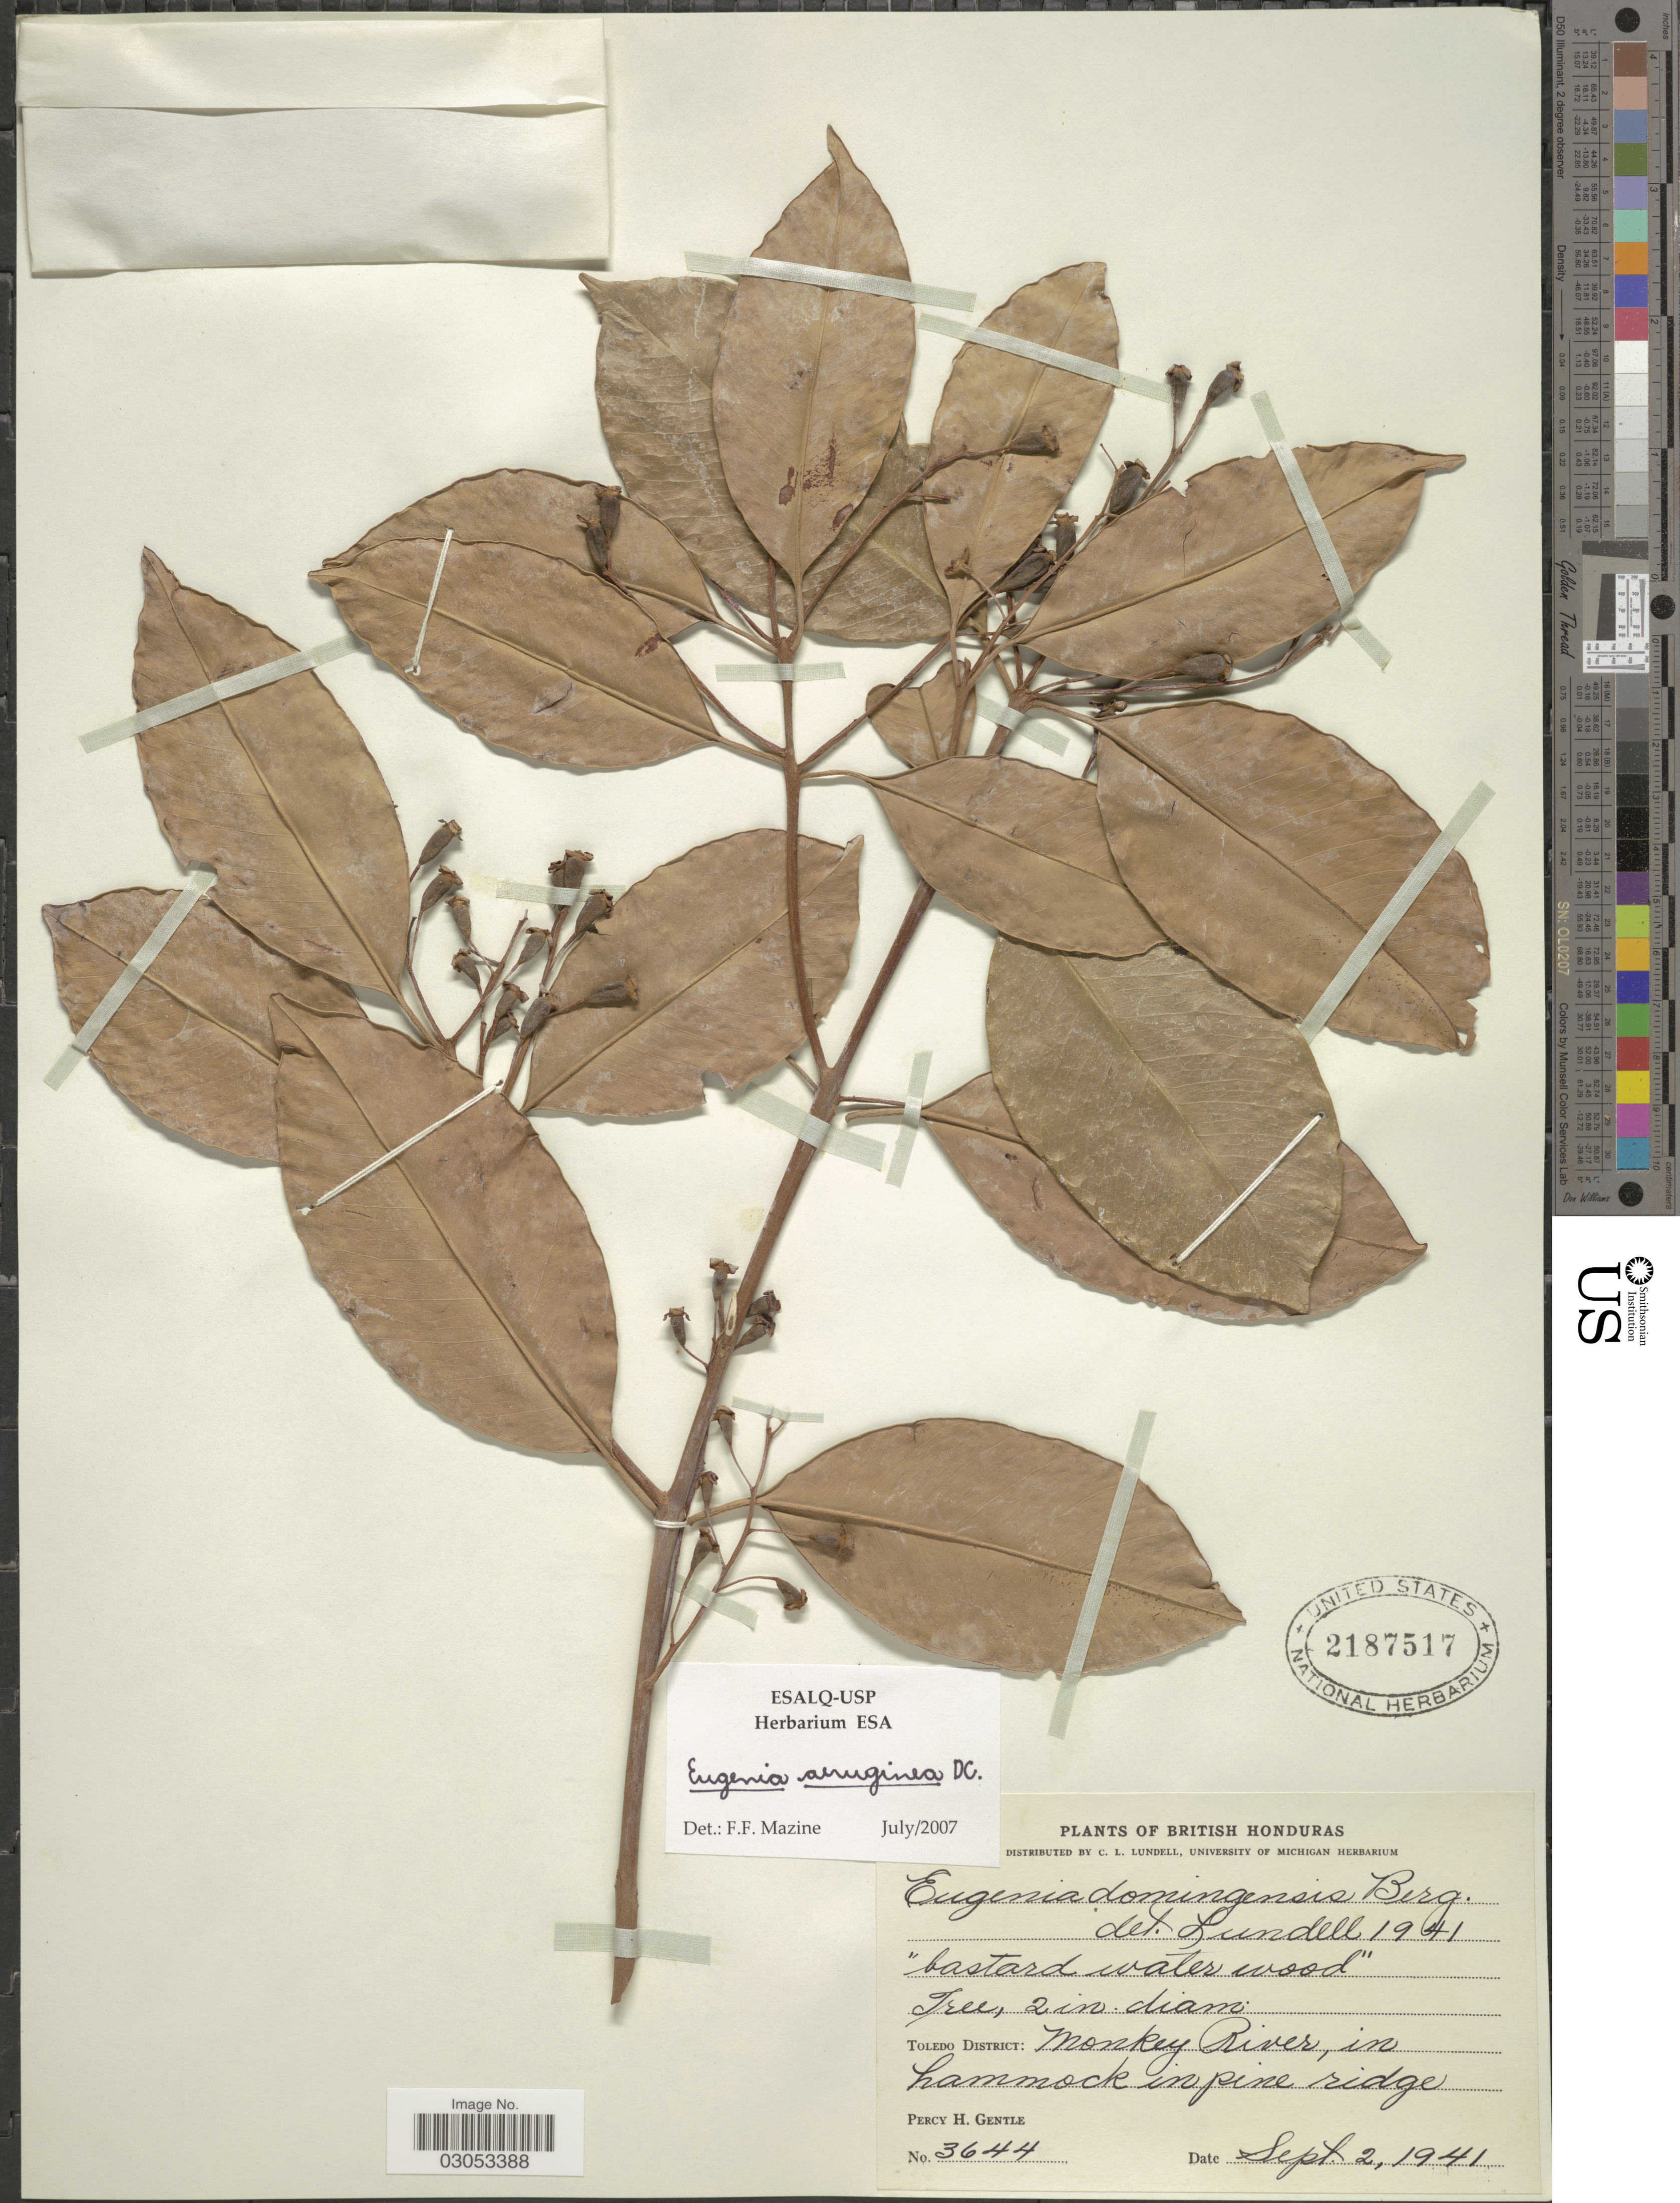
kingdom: Plantae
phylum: Tracheophyta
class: Magnoliopsida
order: Myrtales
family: Myrtaceae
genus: Eugenia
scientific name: Eugenia aeruginea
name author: DC.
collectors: P. H. Gentle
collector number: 3644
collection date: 1941-09-02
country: Belize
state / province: Toledo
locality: British Honduras, Toledo District: Monkey River, in hammock in pine ridge.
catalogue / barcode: US 2187517